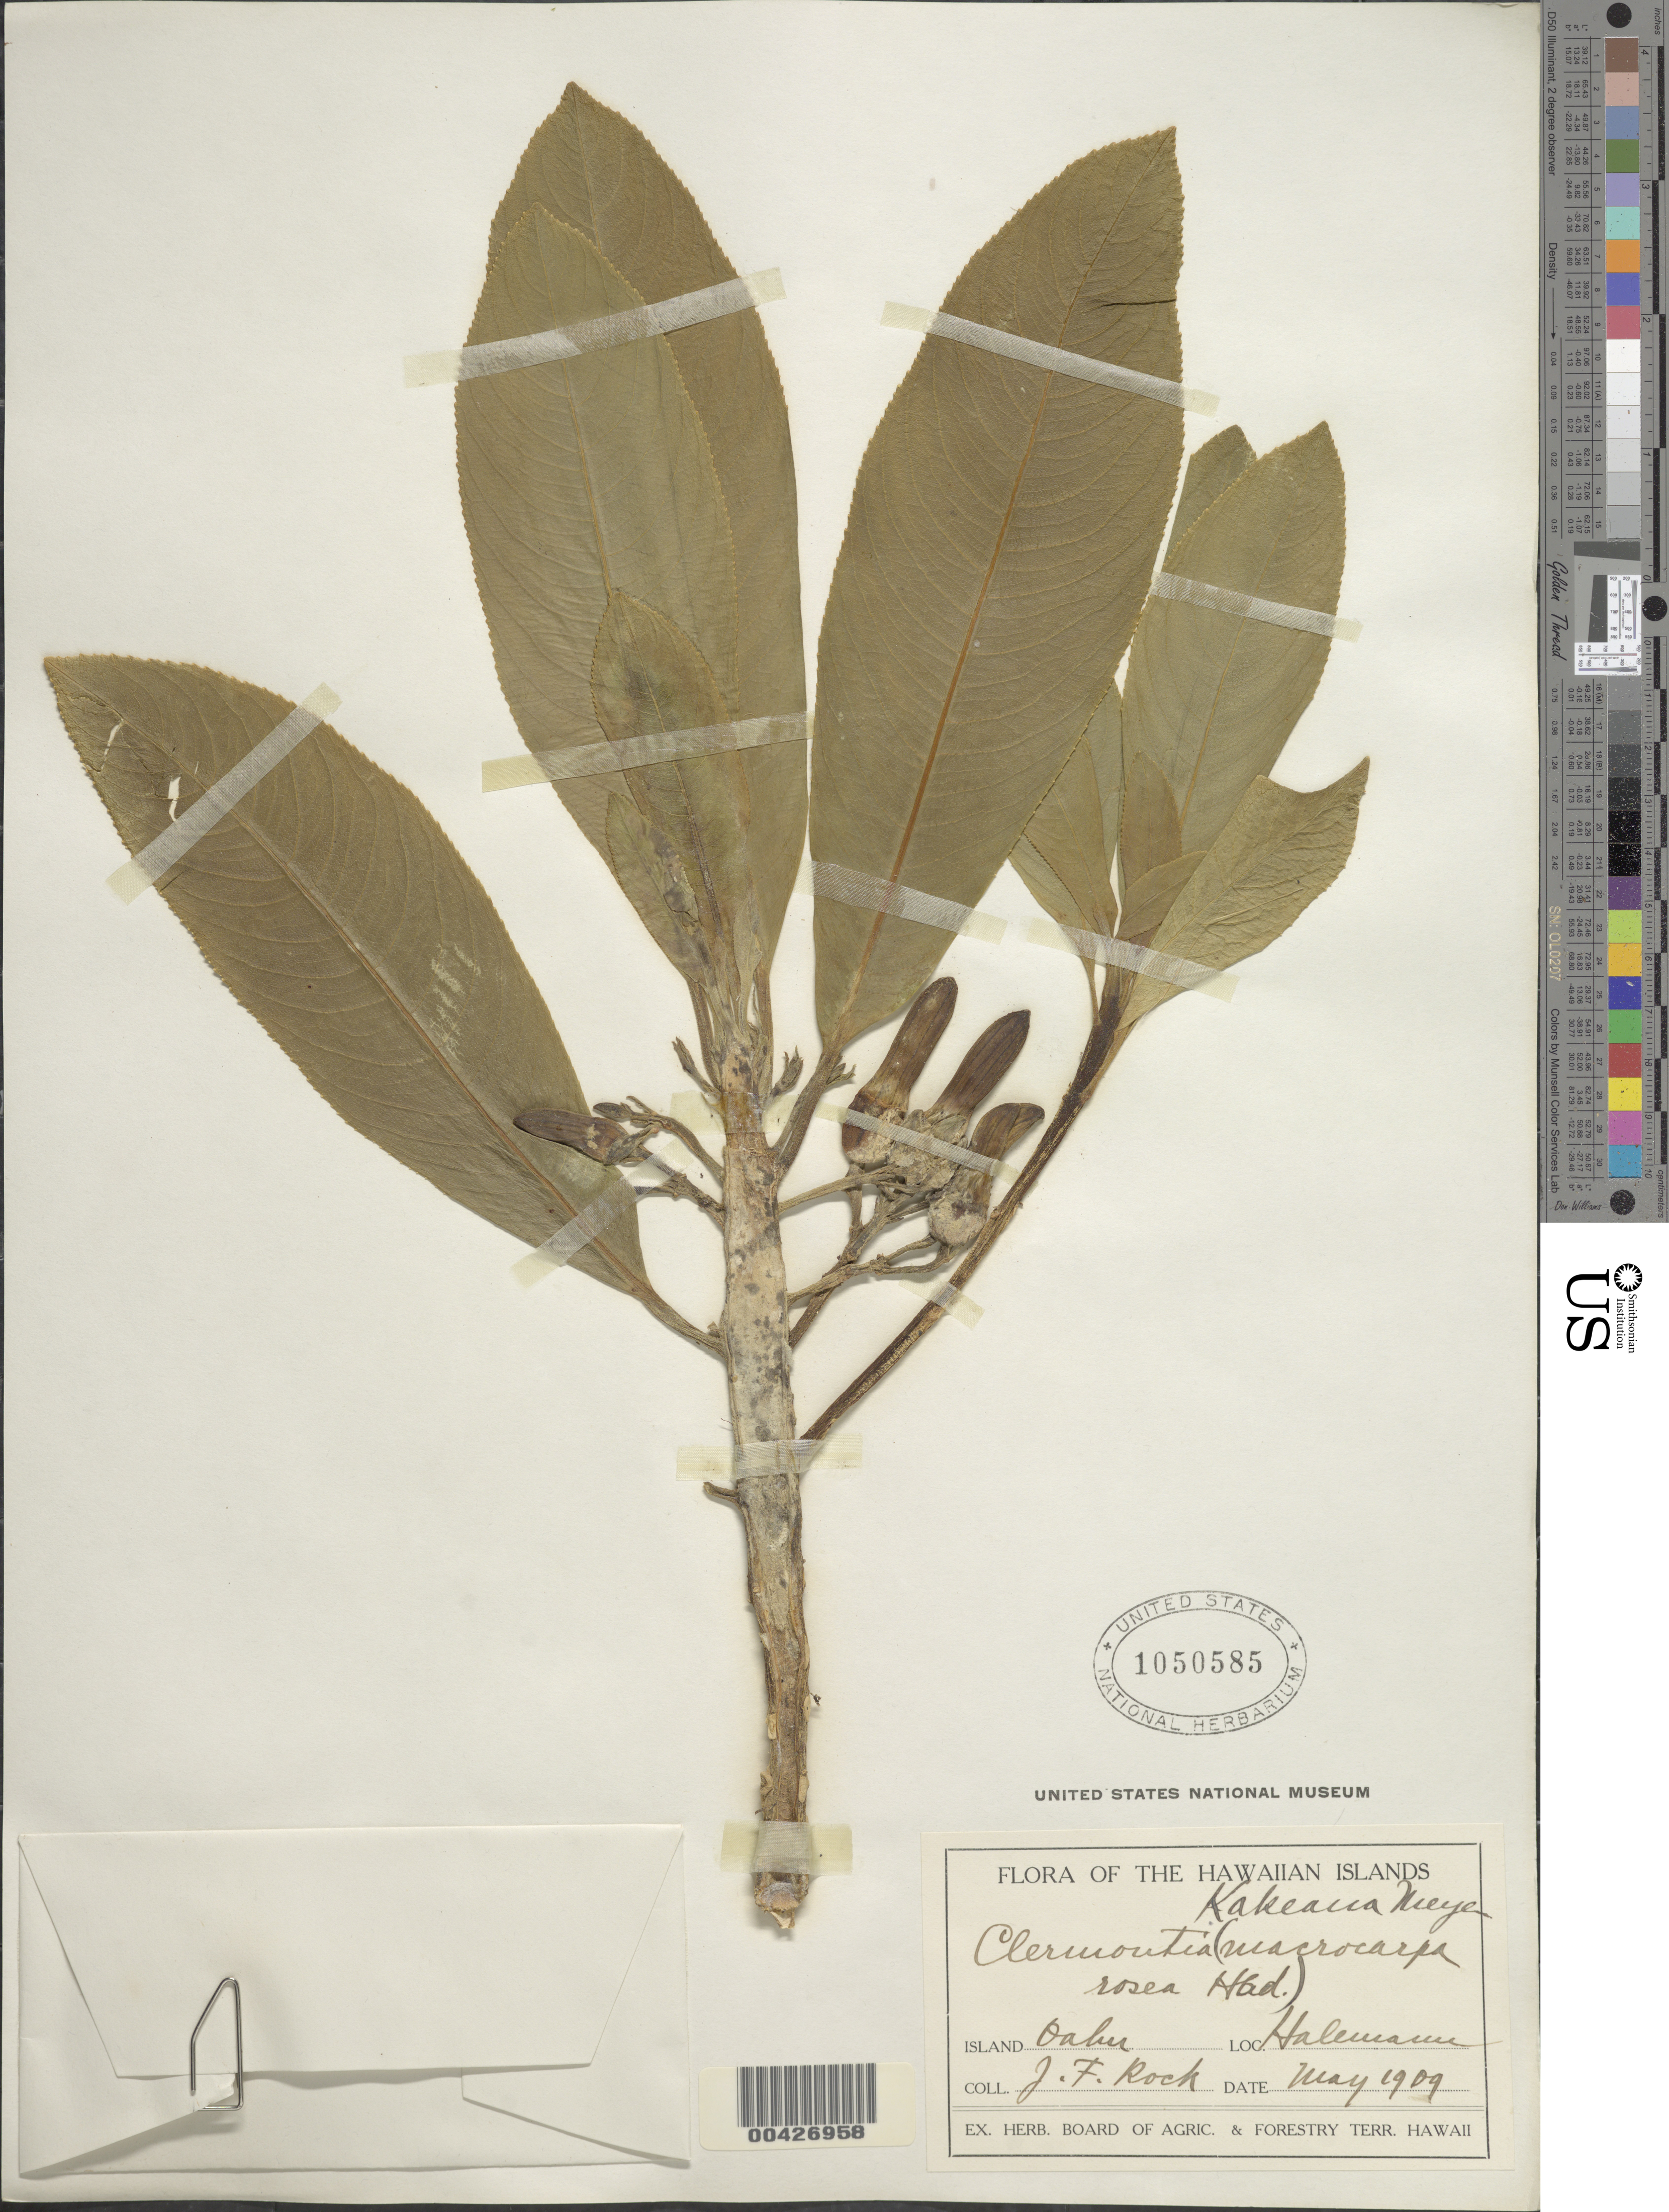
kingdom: Plantae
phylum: Tracheophyta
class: Magnoliopsida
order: Asterales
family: Campanulaceae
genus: Clermontia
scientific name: Clermontia kakeana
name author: Meyen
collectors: J. F. Rock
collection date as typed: May 1909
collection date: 1909-05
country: United States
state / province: Hawaii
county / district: Honolulu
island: Oahu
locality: Halemanu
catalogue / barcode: US 1050585